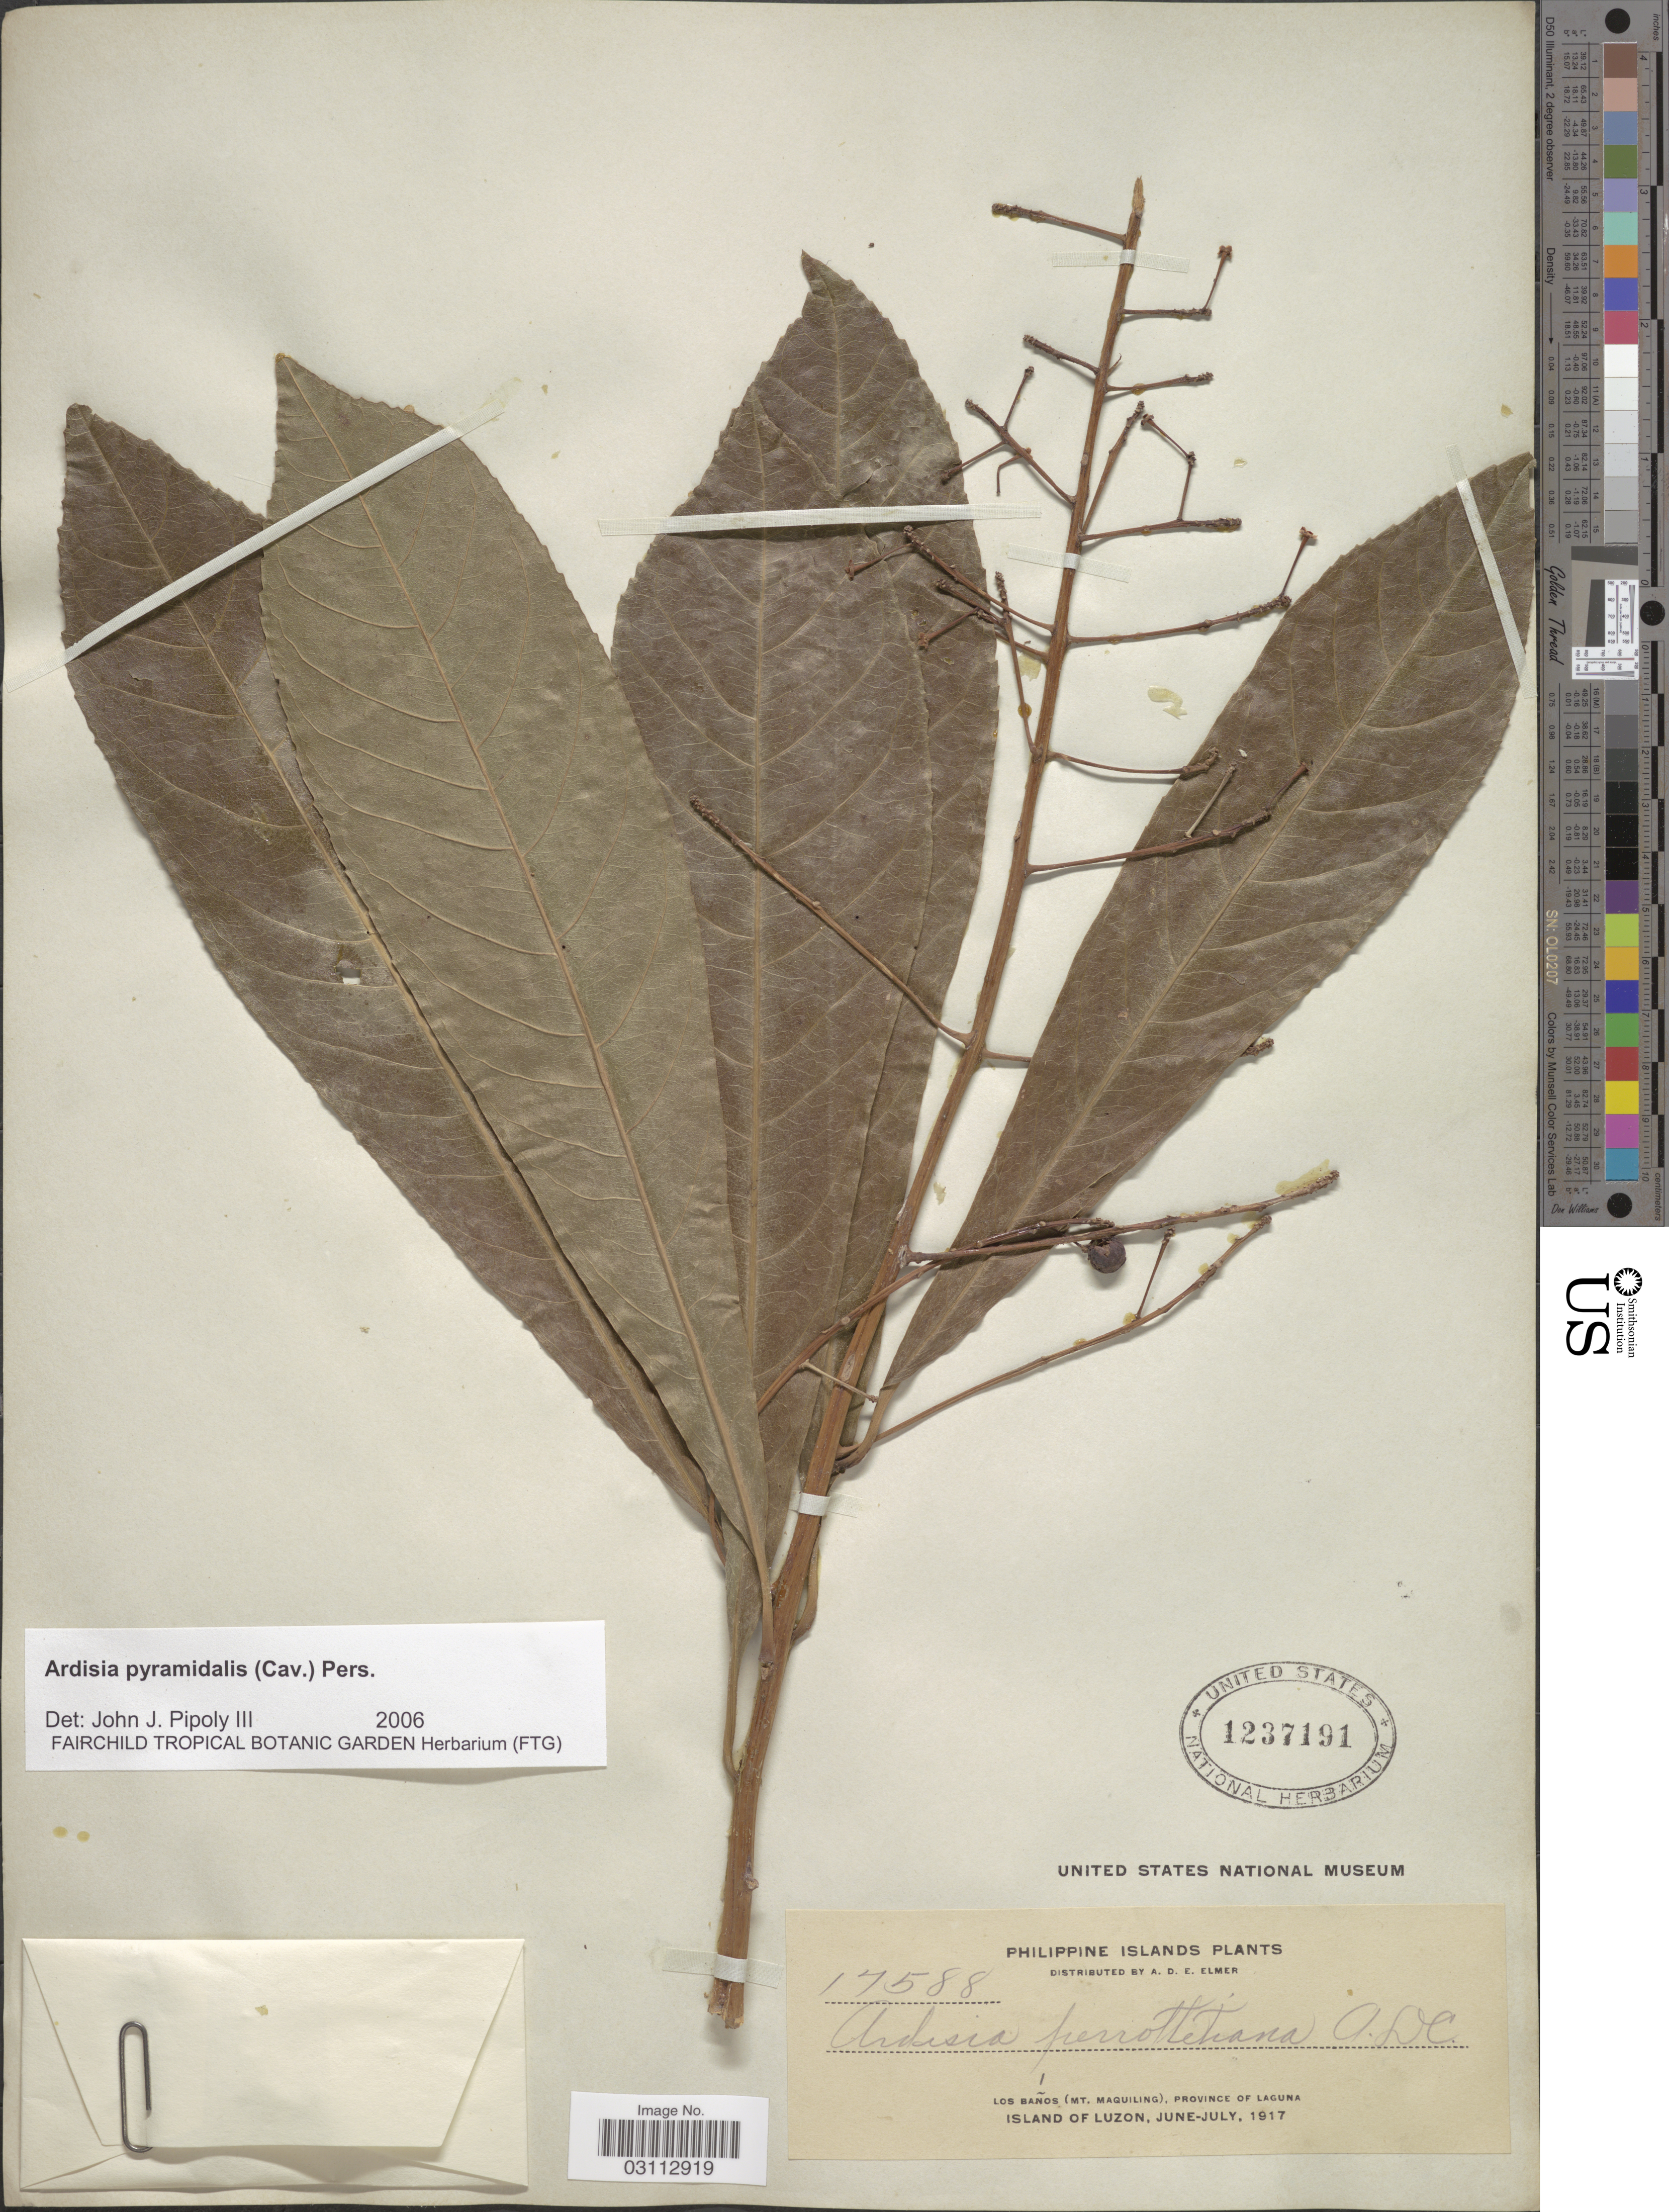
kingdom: Plantae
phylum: Tracheophyta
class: Magnoliopsida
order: Ericales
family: Primulaceae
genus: Ardisia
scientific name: Ardisia pyramidalis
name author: (Cav.) Pers.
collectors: A. D. E. Elmer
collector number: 17588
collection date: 1917-06/1917-07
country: Philippines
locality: Los Baños (Mt. Maquiling), province of Laguna. Island of Luzon.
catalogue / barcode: US 1237191